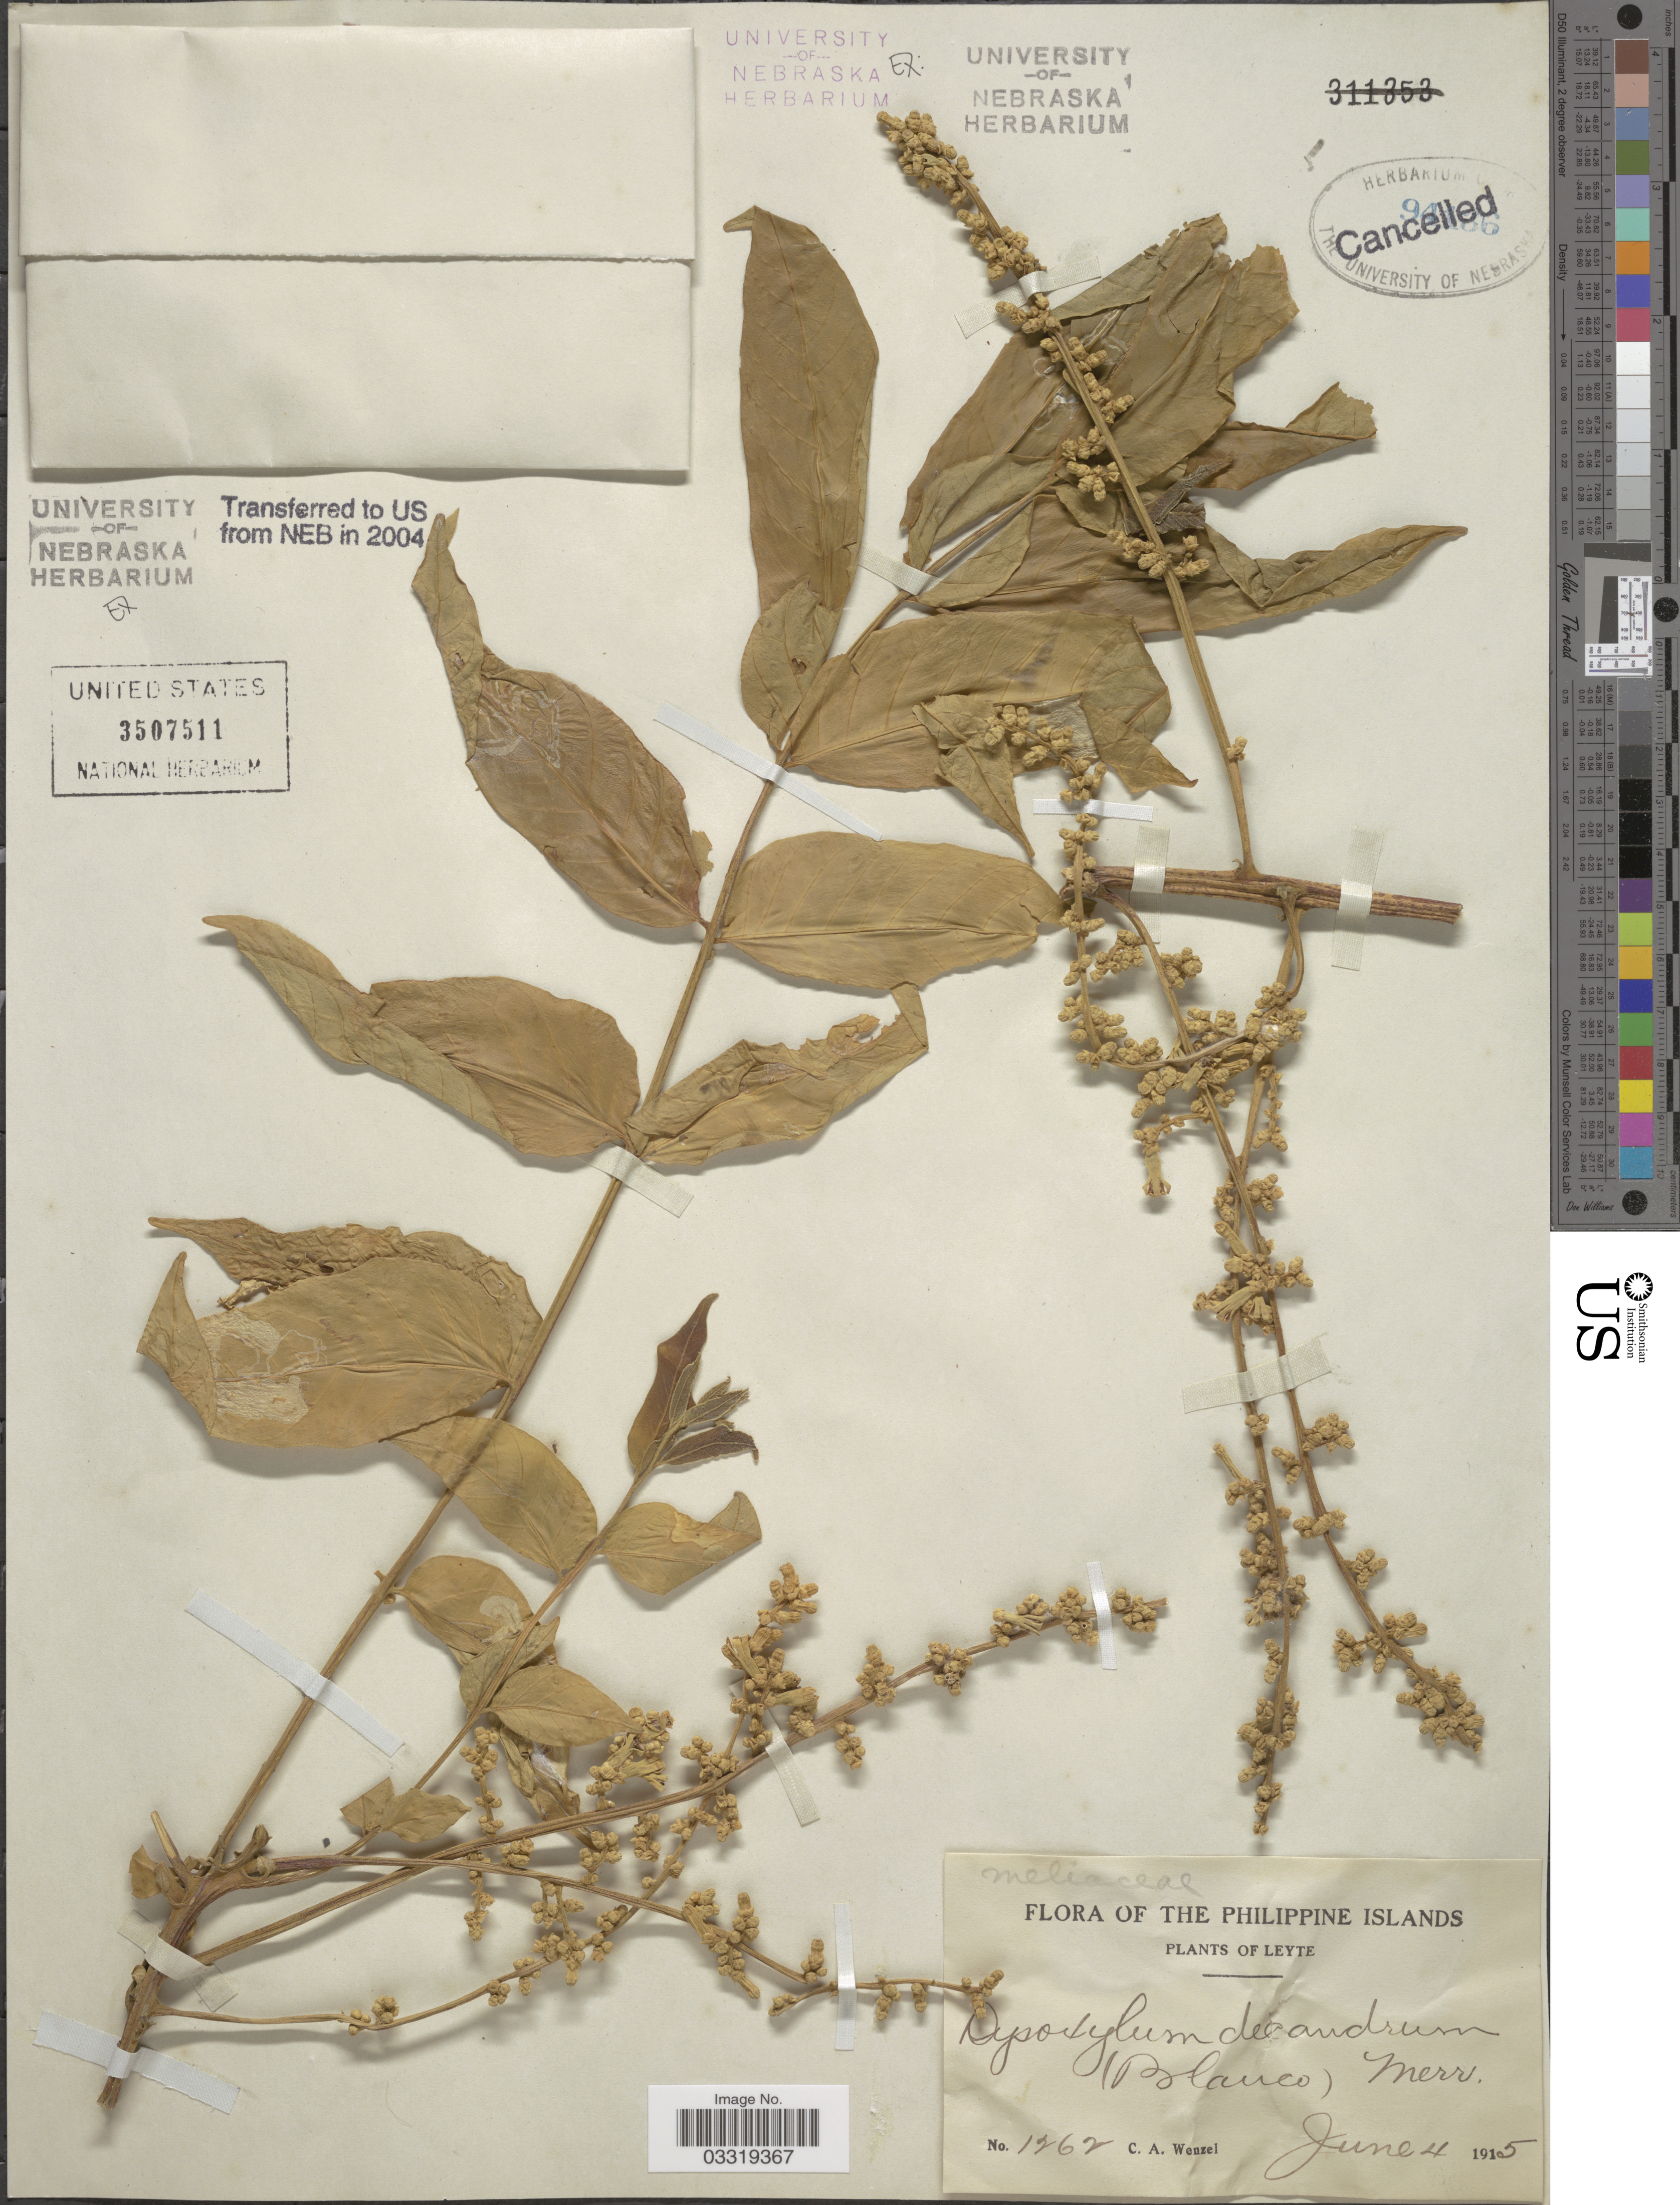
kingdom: Plantae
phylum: Tracheophyta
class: Magnoliopsida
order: Sapindales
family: Meliaceae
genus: Didymocheton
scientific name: Didymocheton gaudichaudianus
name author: A. Juss.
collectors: C. Wenzel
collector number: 1262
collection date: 1915-06-04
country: Philippines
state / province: Eastern Visayas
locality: Leyte.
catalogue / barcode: US 3507511